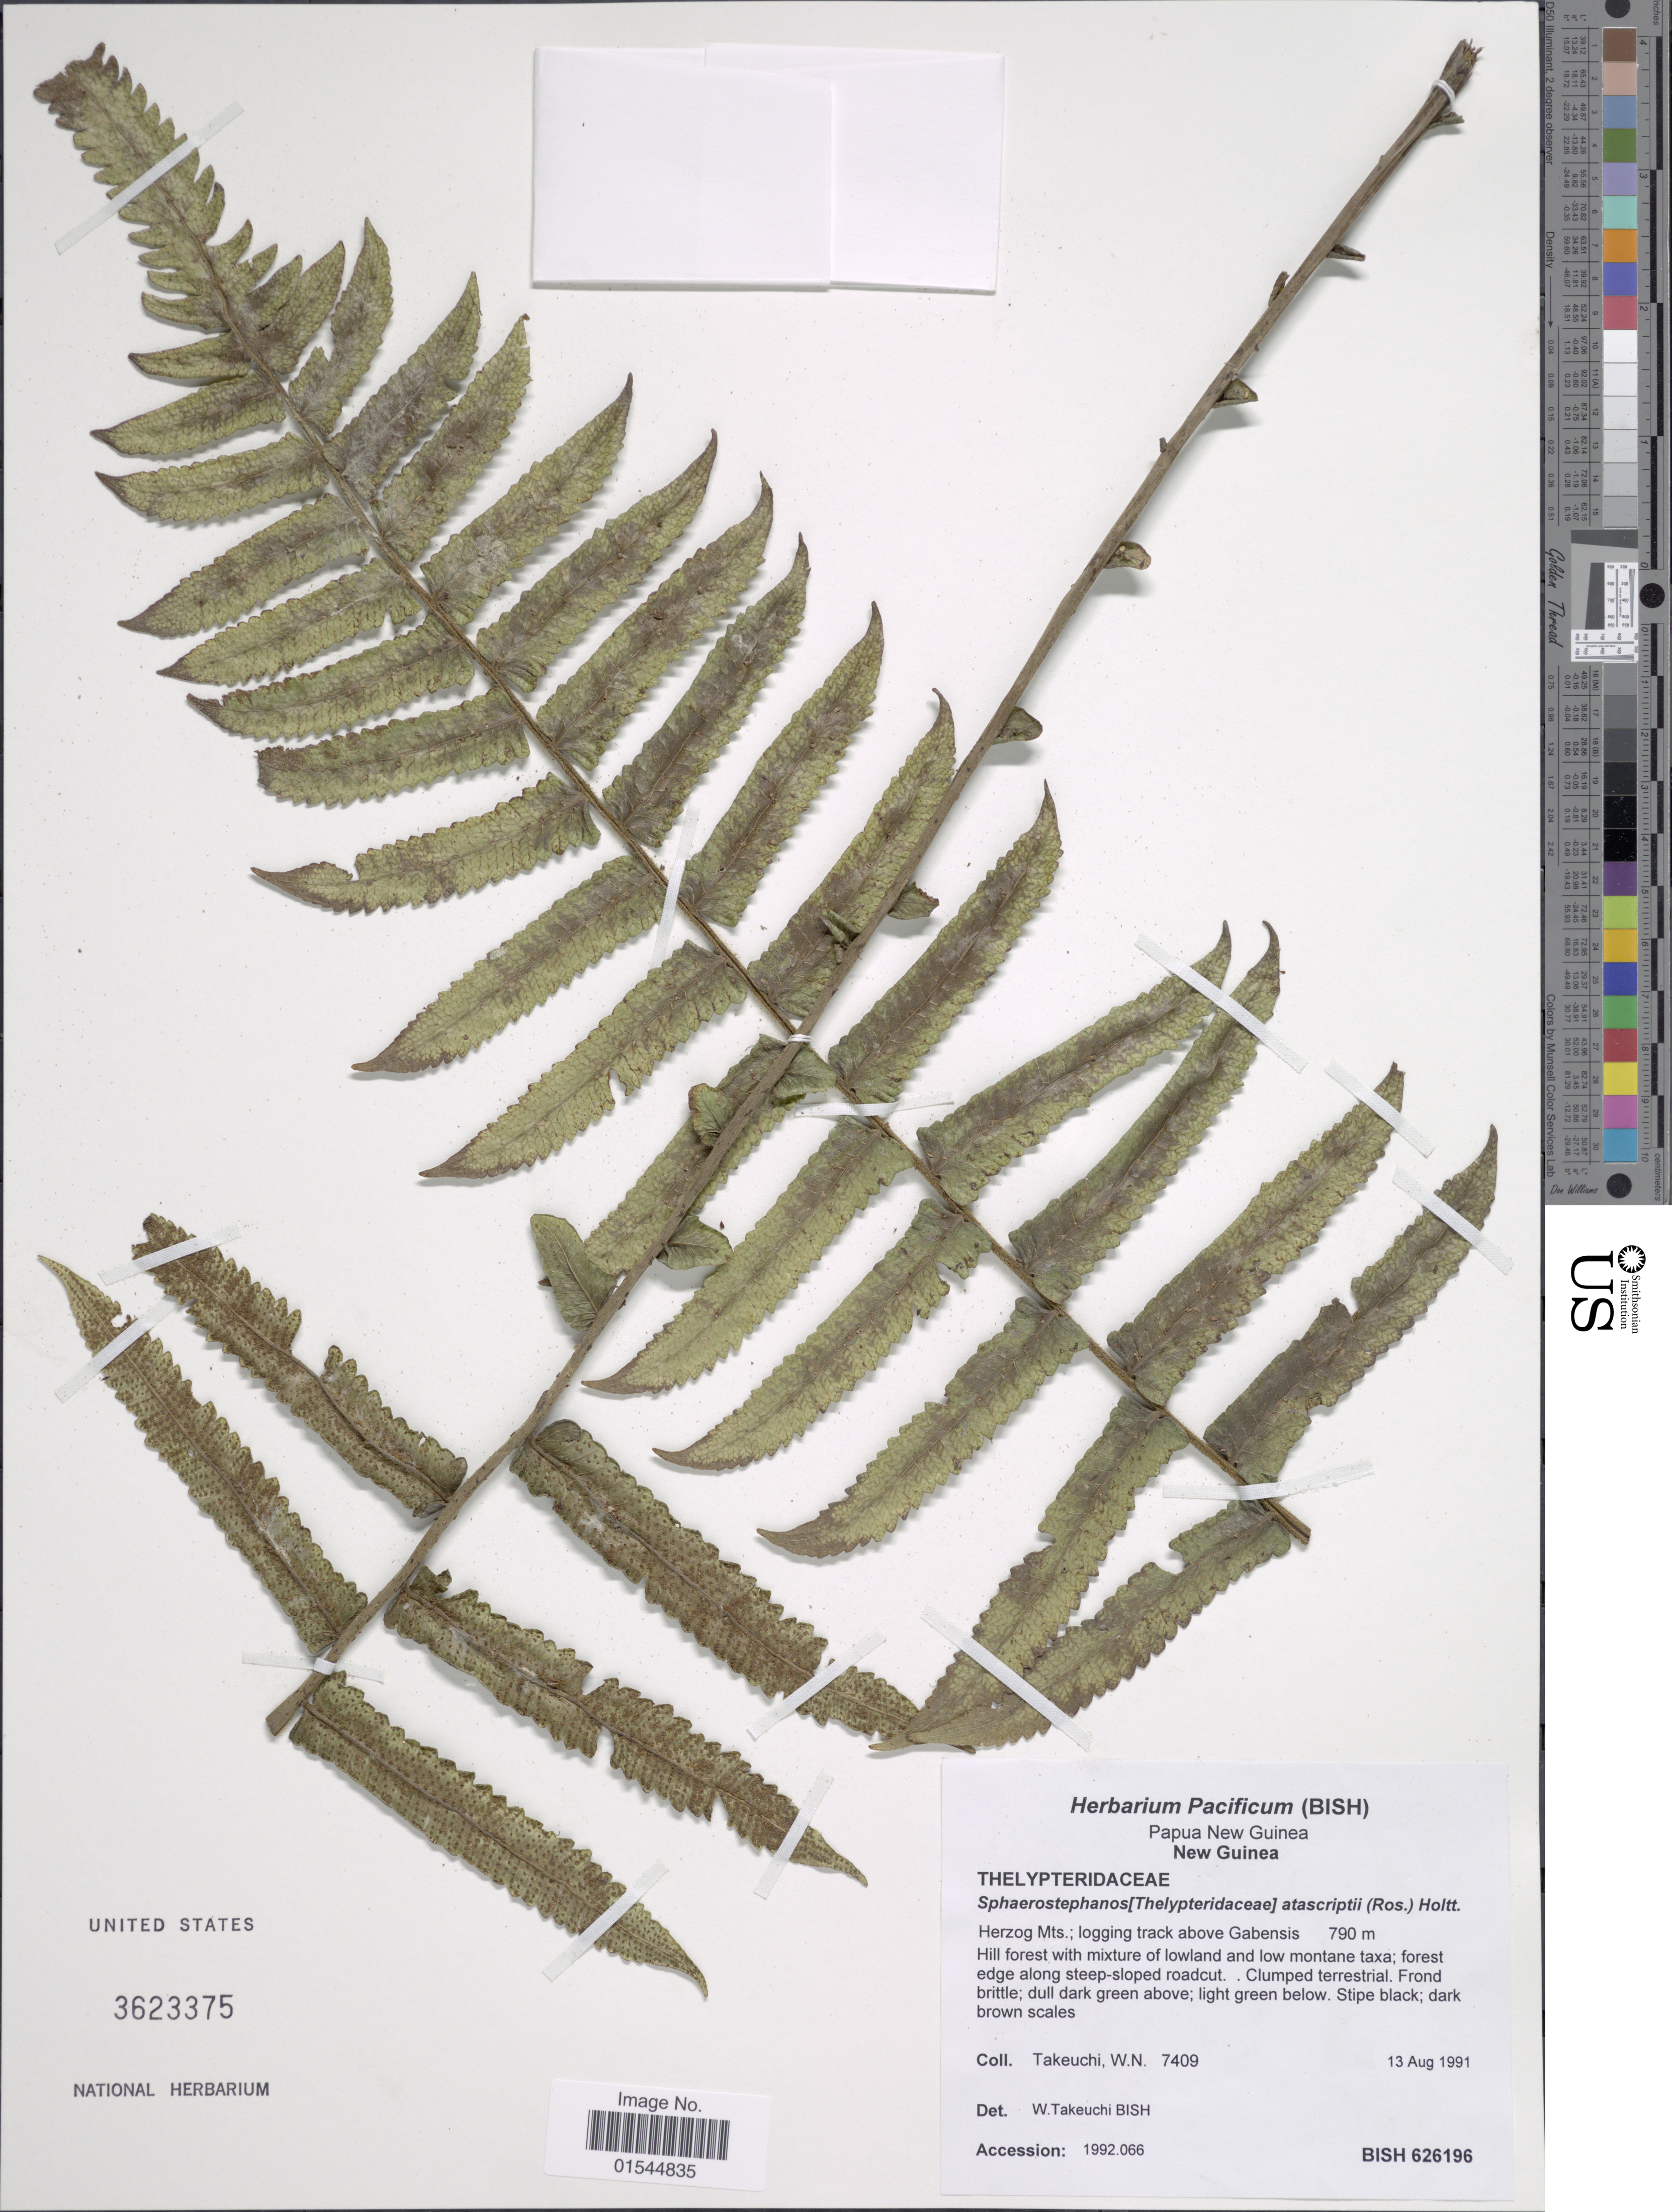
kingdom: Plantae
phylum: Tracheophyta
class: Polypodiopsida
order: Polypodiales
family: Thelypteridaceae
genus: Sphaerostephanos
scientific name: Sphaerostephanos atasripii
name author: (Rosenst.) Holttum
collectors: W. Takeuchi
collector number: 7409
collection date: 1991-08-13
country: Papua New Guinea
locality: New Guinea, Herzog Mts.; logging track above Gabensis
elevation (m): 790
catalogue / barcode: US 3623375